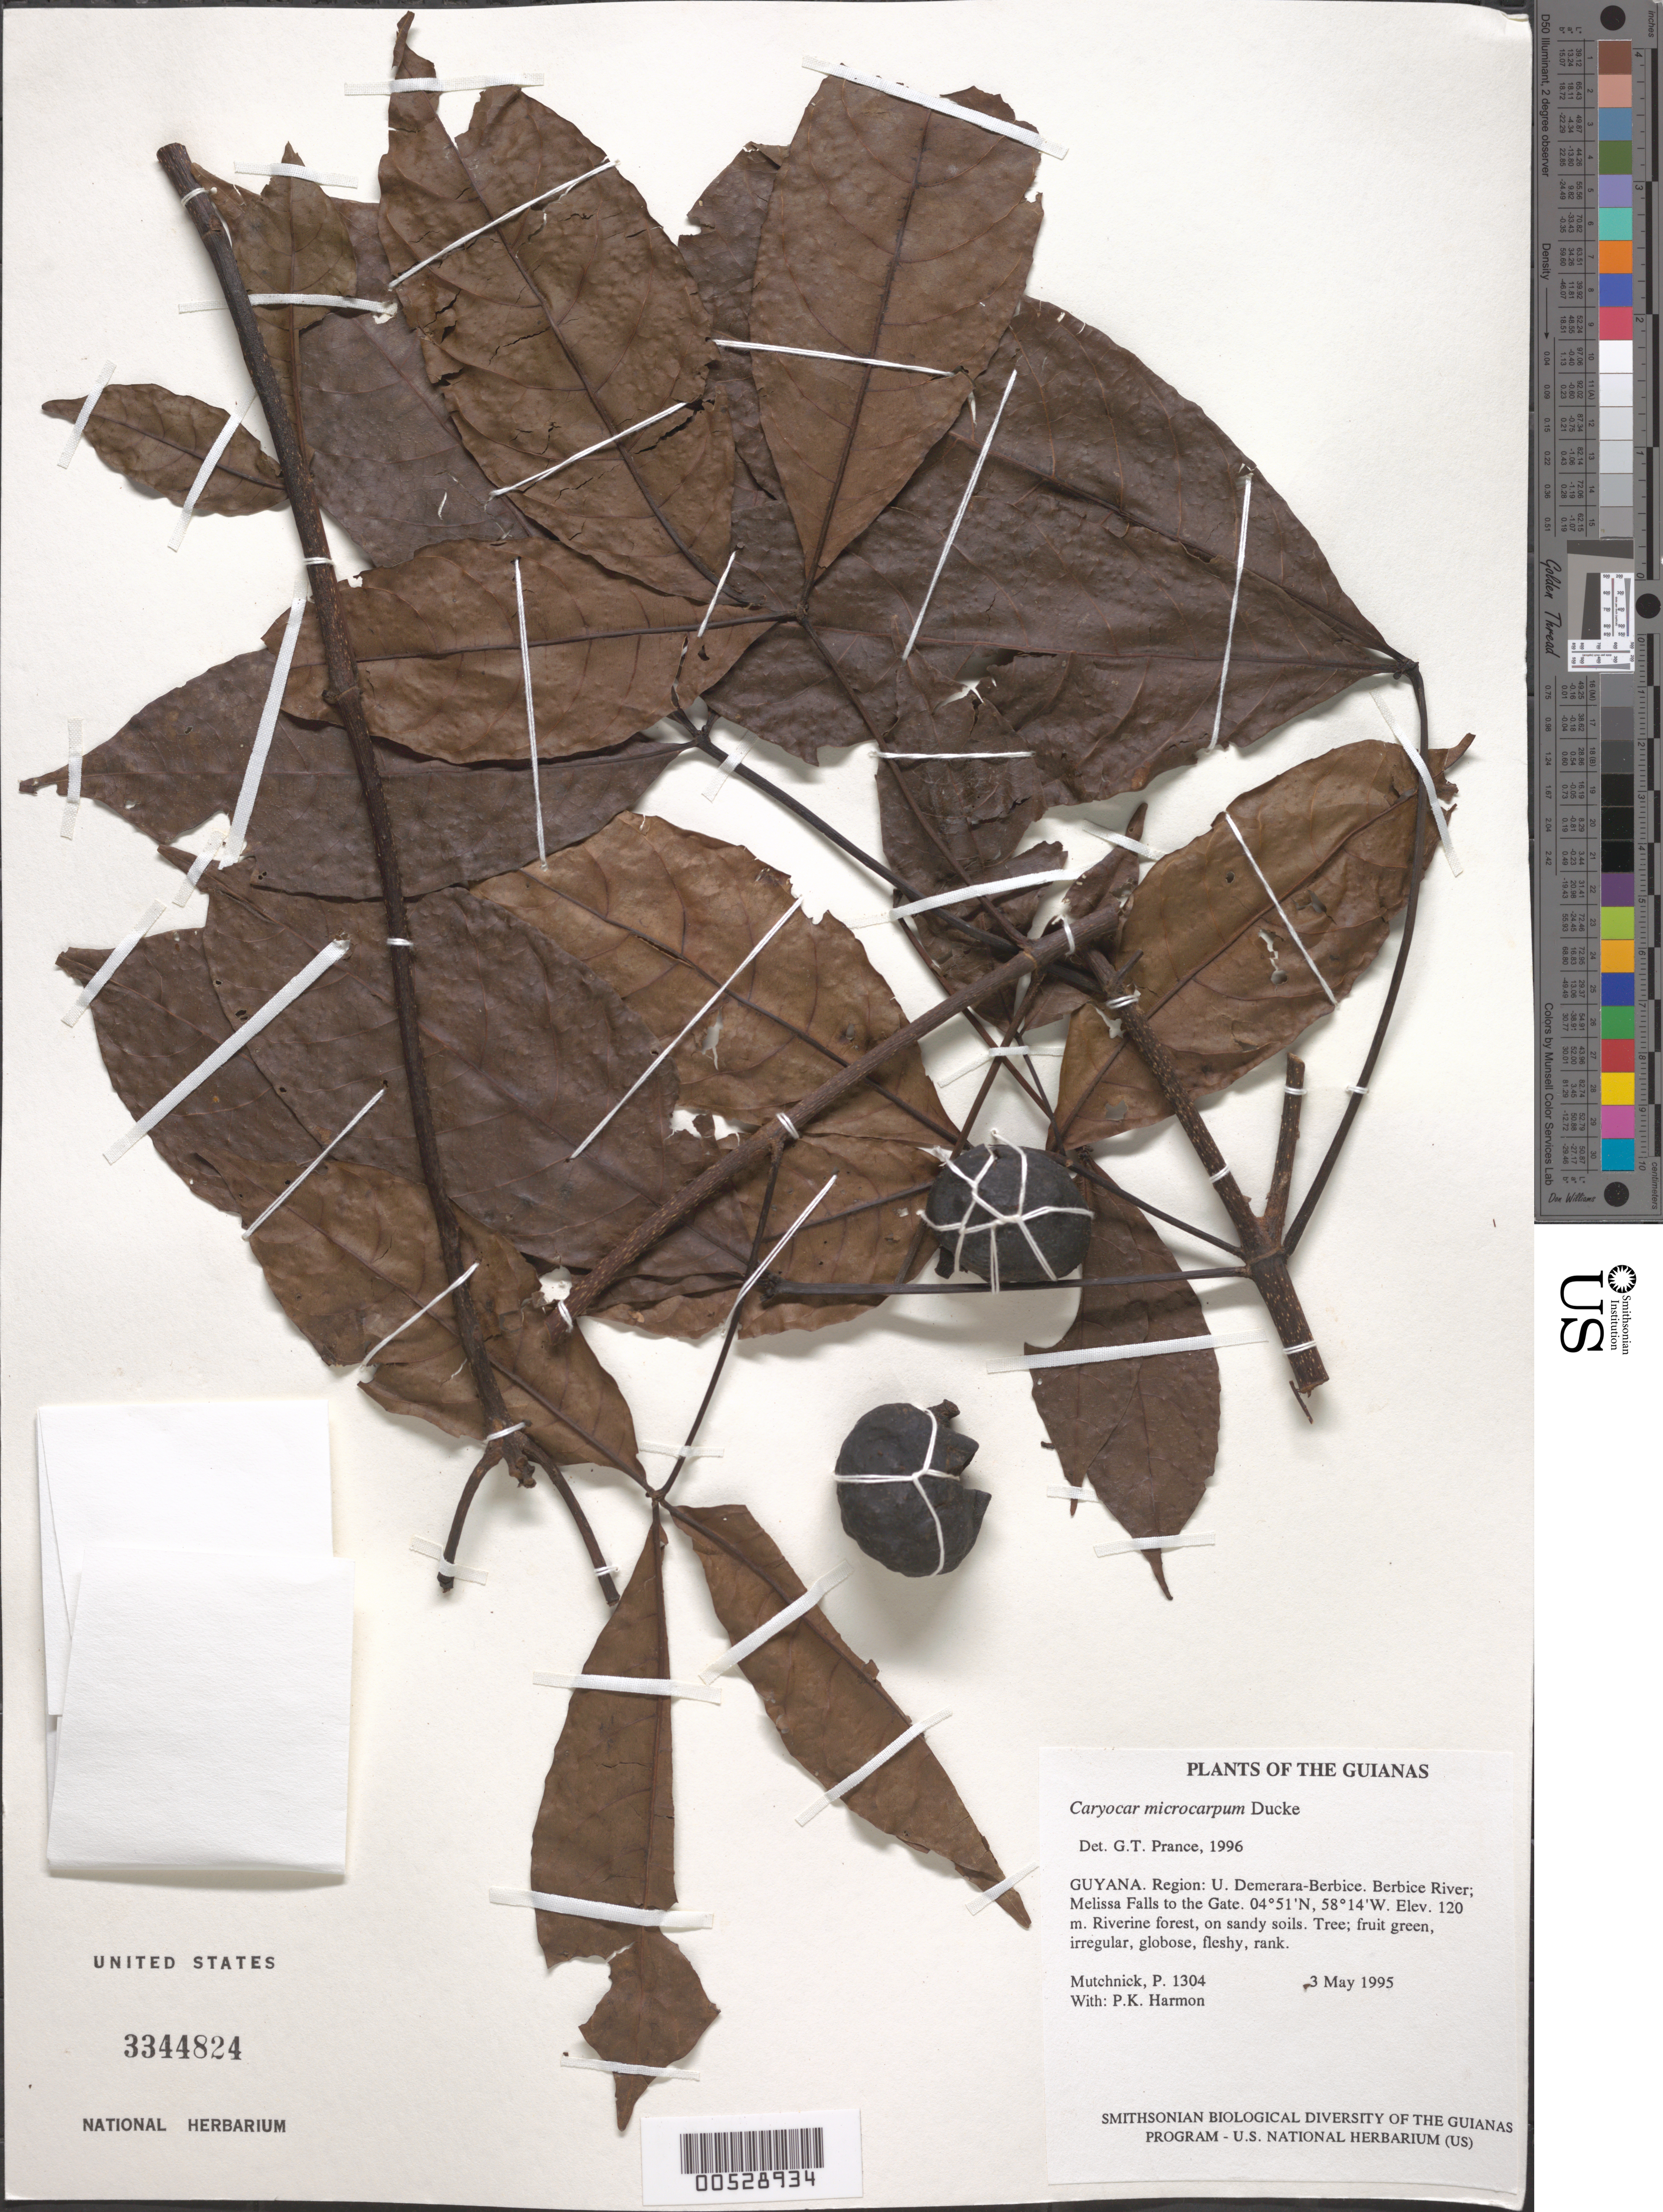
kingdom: Plantae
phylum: Tracheophyta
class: Magnoliopsida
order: Malpighiales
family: Caryocaraceae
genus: Caryocar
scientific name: Caryocar microcarpum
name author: Ducke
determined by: Prance, G. T.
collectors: P. Mutchnick & P. Harmon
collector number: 1304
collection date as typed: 3 May 1995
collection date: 1995-05-03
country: Guyana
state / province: U. Demerara-Berbice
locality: Berbice River; Melissa Falls to the Gate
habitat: Riverine forest, on sandy soils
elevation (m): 120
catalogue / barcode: US 3344824